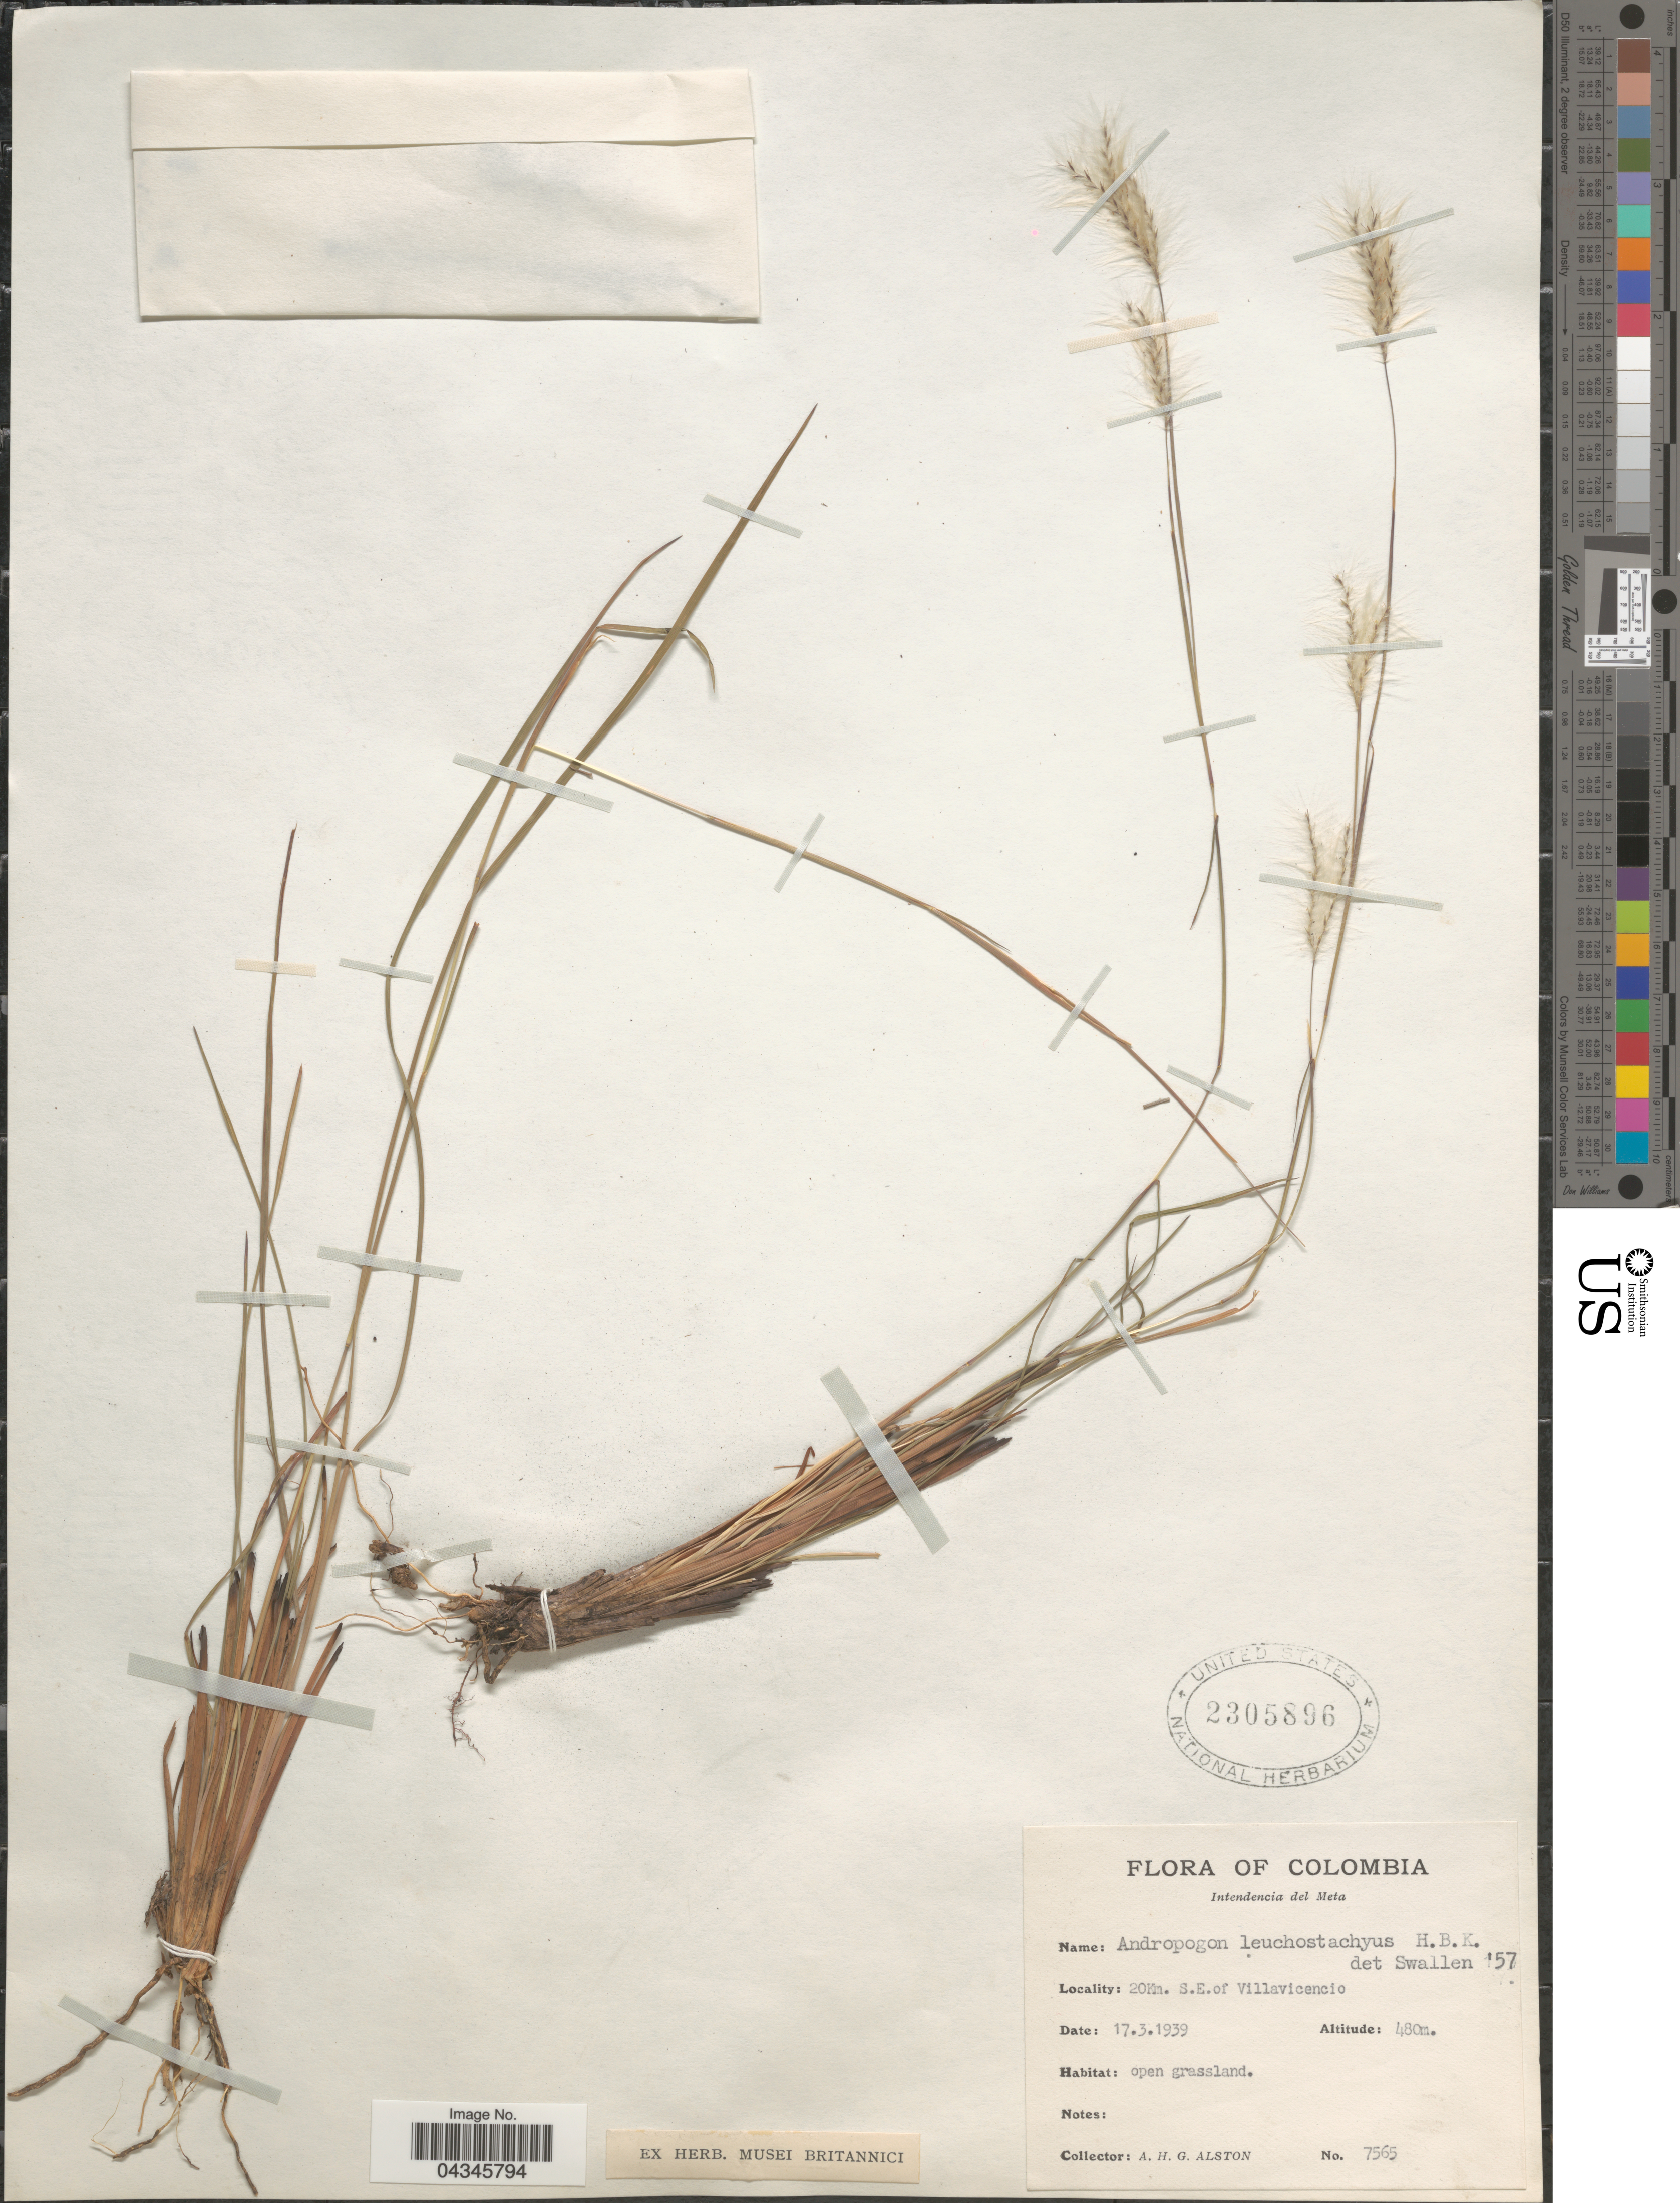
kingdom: Plantae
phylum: Tracheophyta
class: Liliopsida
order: Poales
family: Poaceae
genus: Andropogon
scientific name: Andropogon leucostachyus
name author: Kunth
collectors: A. H. Alston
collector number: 7565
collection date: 1939-03-17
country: Colombia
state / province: Meta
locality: Intendencia del Meta. 20Km. S.E. of Villavicencio.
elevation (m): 480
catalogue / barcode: US 2305896